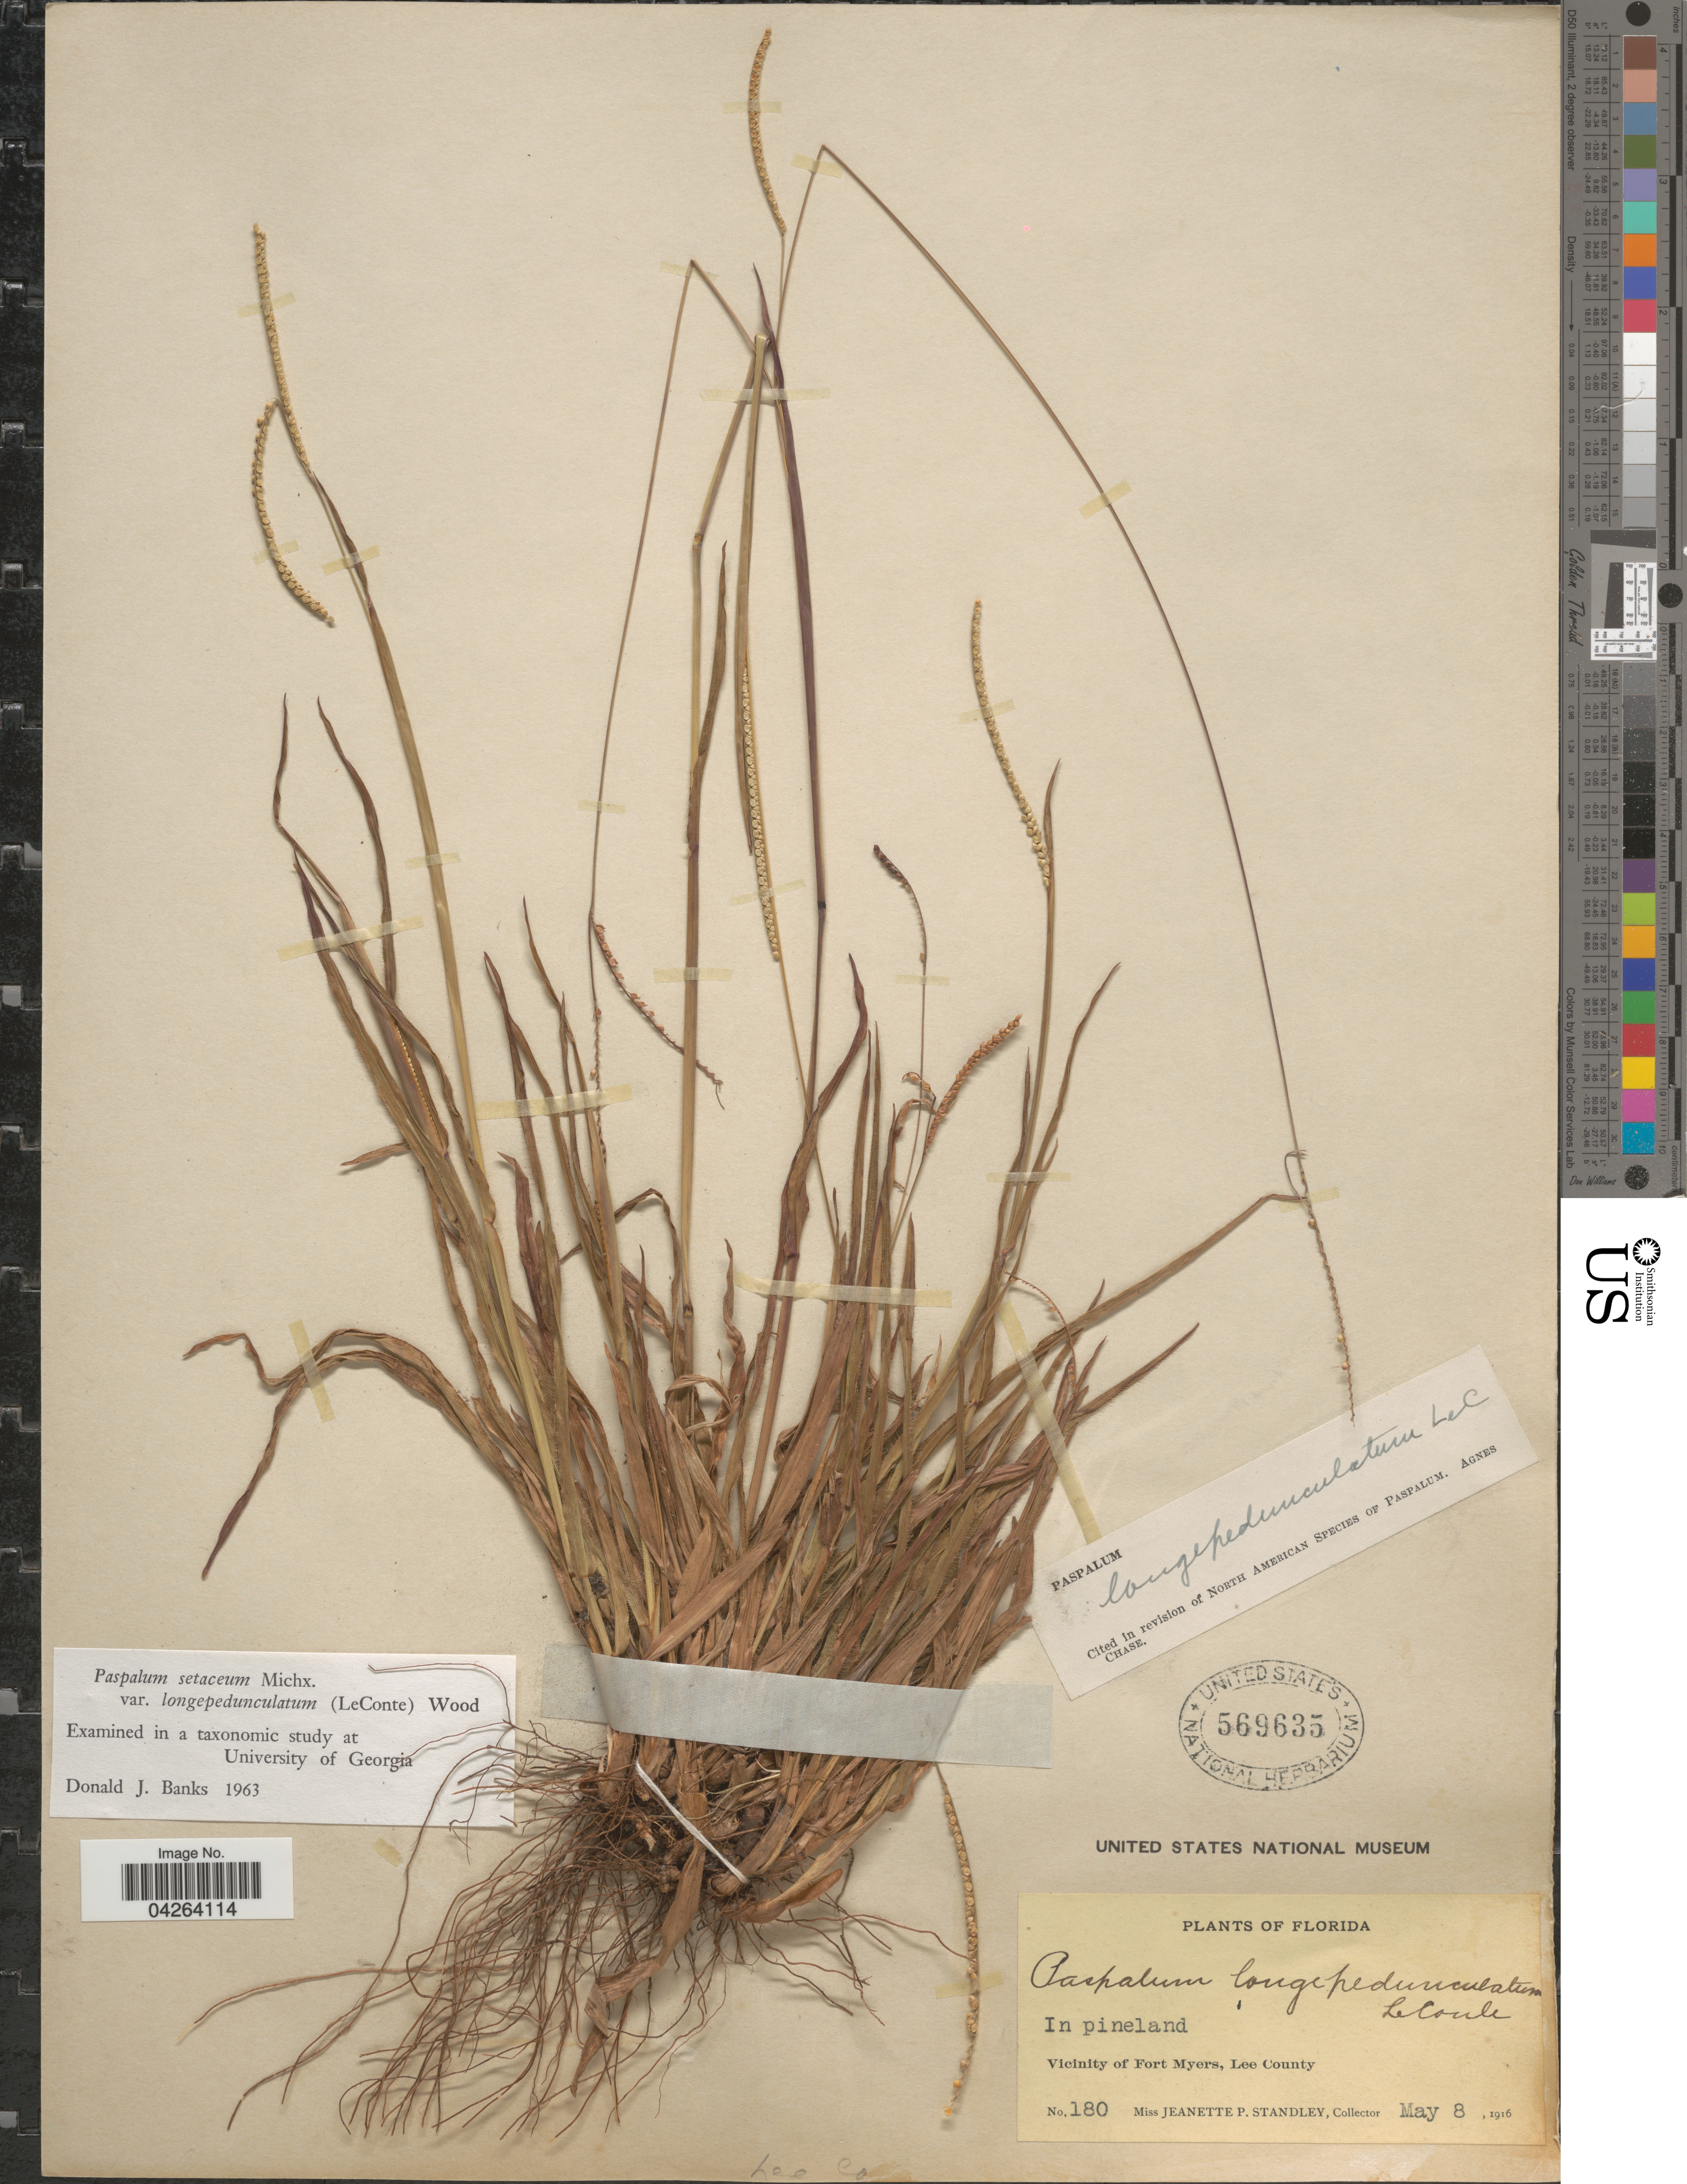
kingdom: Plantae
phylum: Tracheophyta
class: Liliopsida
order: Poales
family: Poaceae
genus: Paspalum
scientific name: Paspalum setaceum var. longipedunculatum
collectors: J. P. Standley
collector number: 180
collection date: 1916-05-08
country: United States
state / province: Florida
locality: In pineland. Vicinity of Fort Myers, Lee County.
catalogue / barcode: US 569635